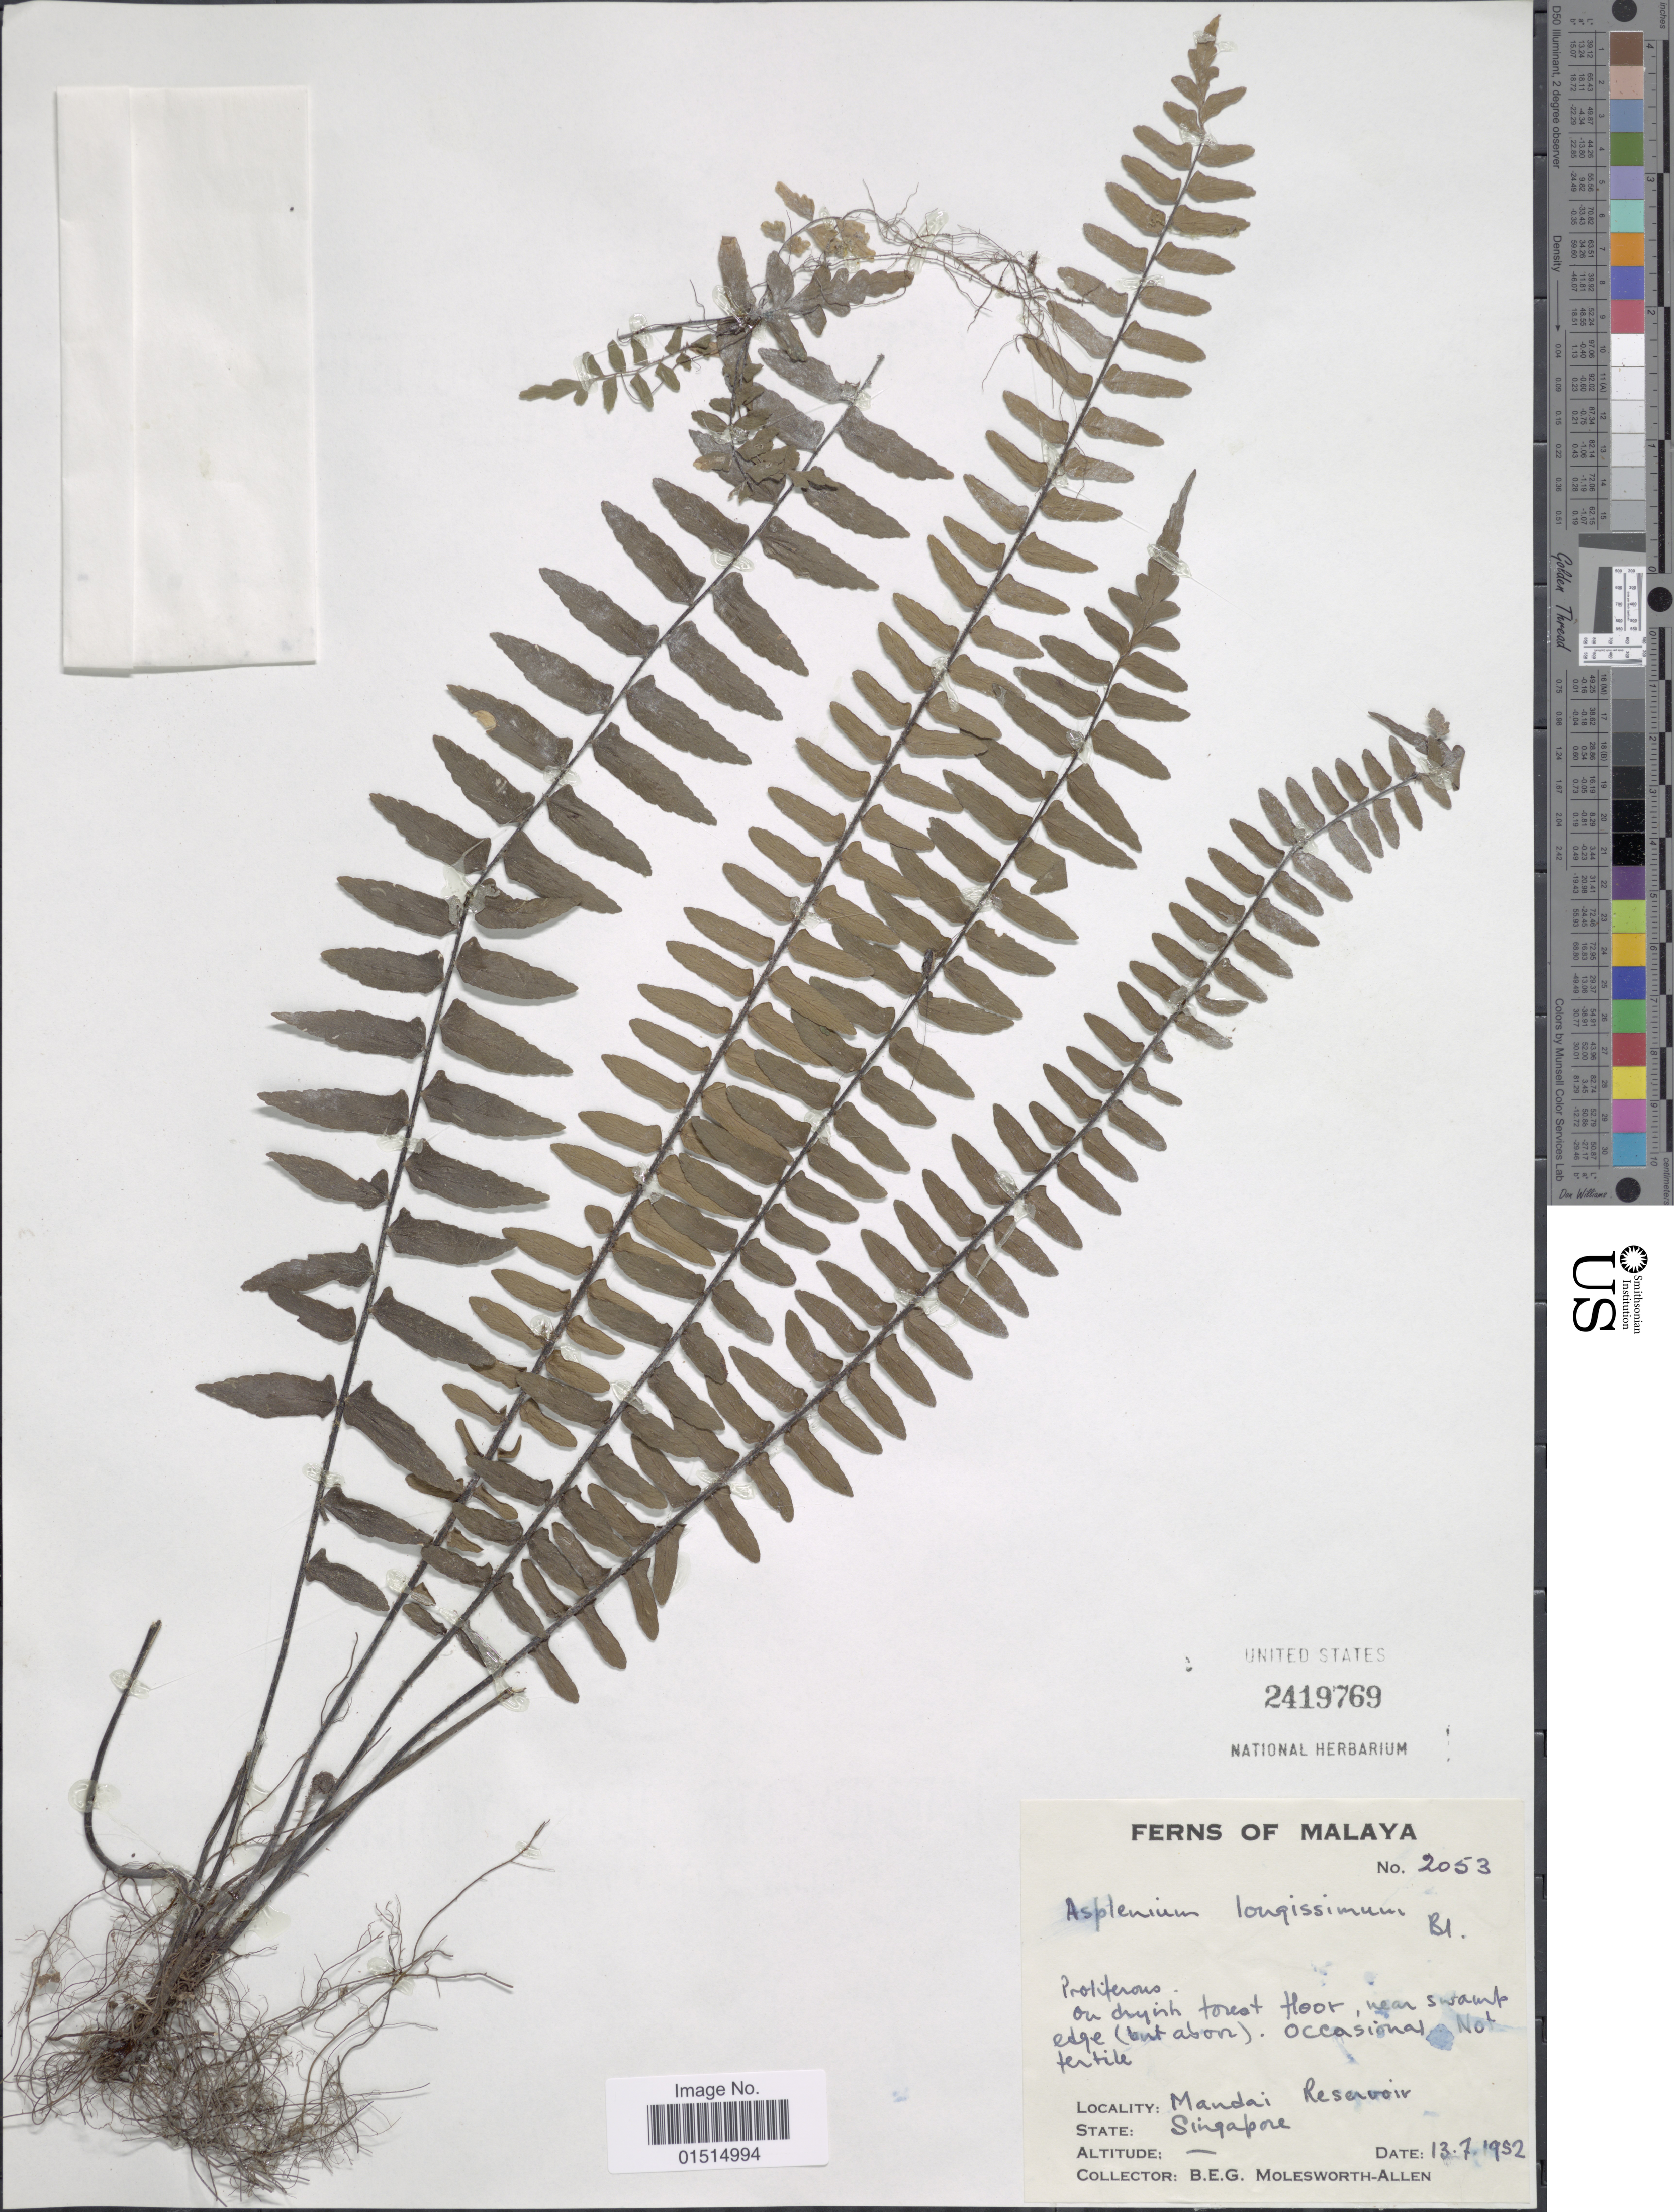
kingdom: Plantae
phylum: Tracheophyta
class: Polypodiopsida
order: Polypodiales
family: Aspleniaceae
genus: Asplenium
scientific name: Asplenium longissimum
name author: Blume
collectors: B. E. G. Molesworth-Allen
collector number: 2053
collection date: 1952-07-13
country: Singapore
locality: Malaya, Mandai Reservoir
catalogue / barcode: US 2419769